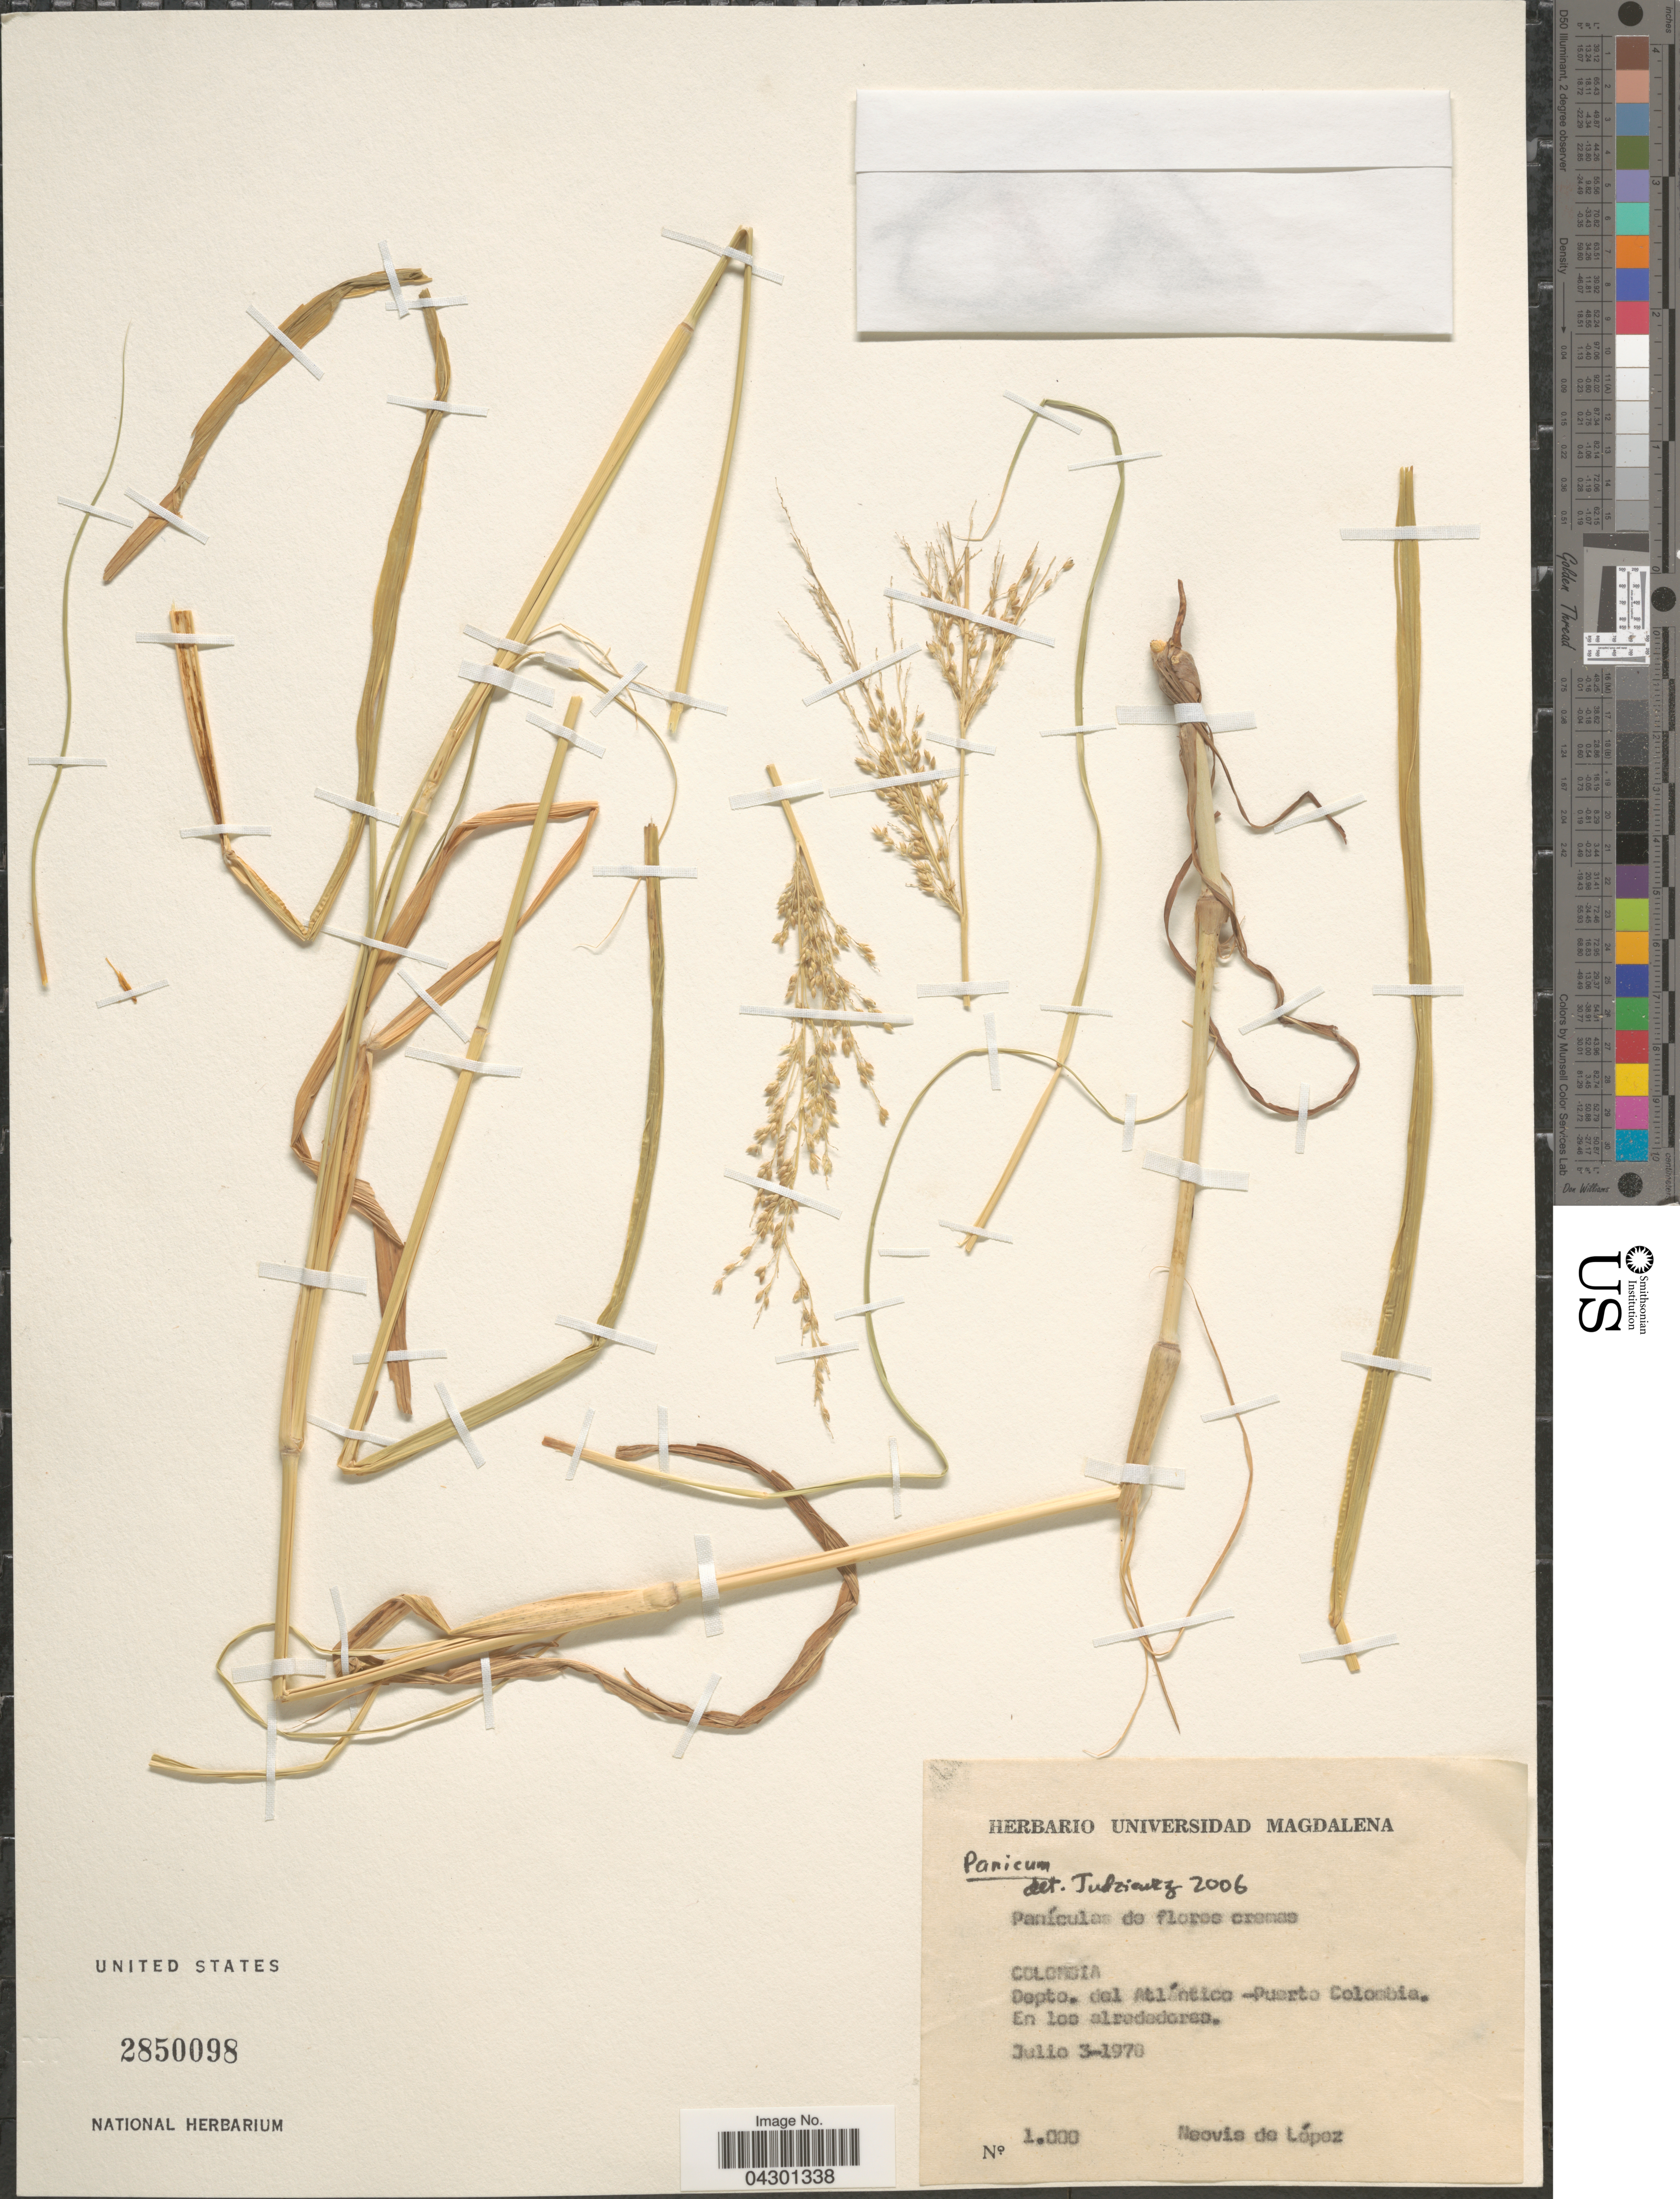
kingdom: Plantae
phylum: Tracheophyta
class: Liliopsida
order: Poales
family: Poaceae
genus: Panicum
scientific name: Panicum sp.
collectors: N. López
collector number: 1000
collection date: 1970-07-03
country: Colombia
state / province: Atlántico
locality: Depto. del Atlático- Puerto Colombia.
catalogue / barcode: US 2850098